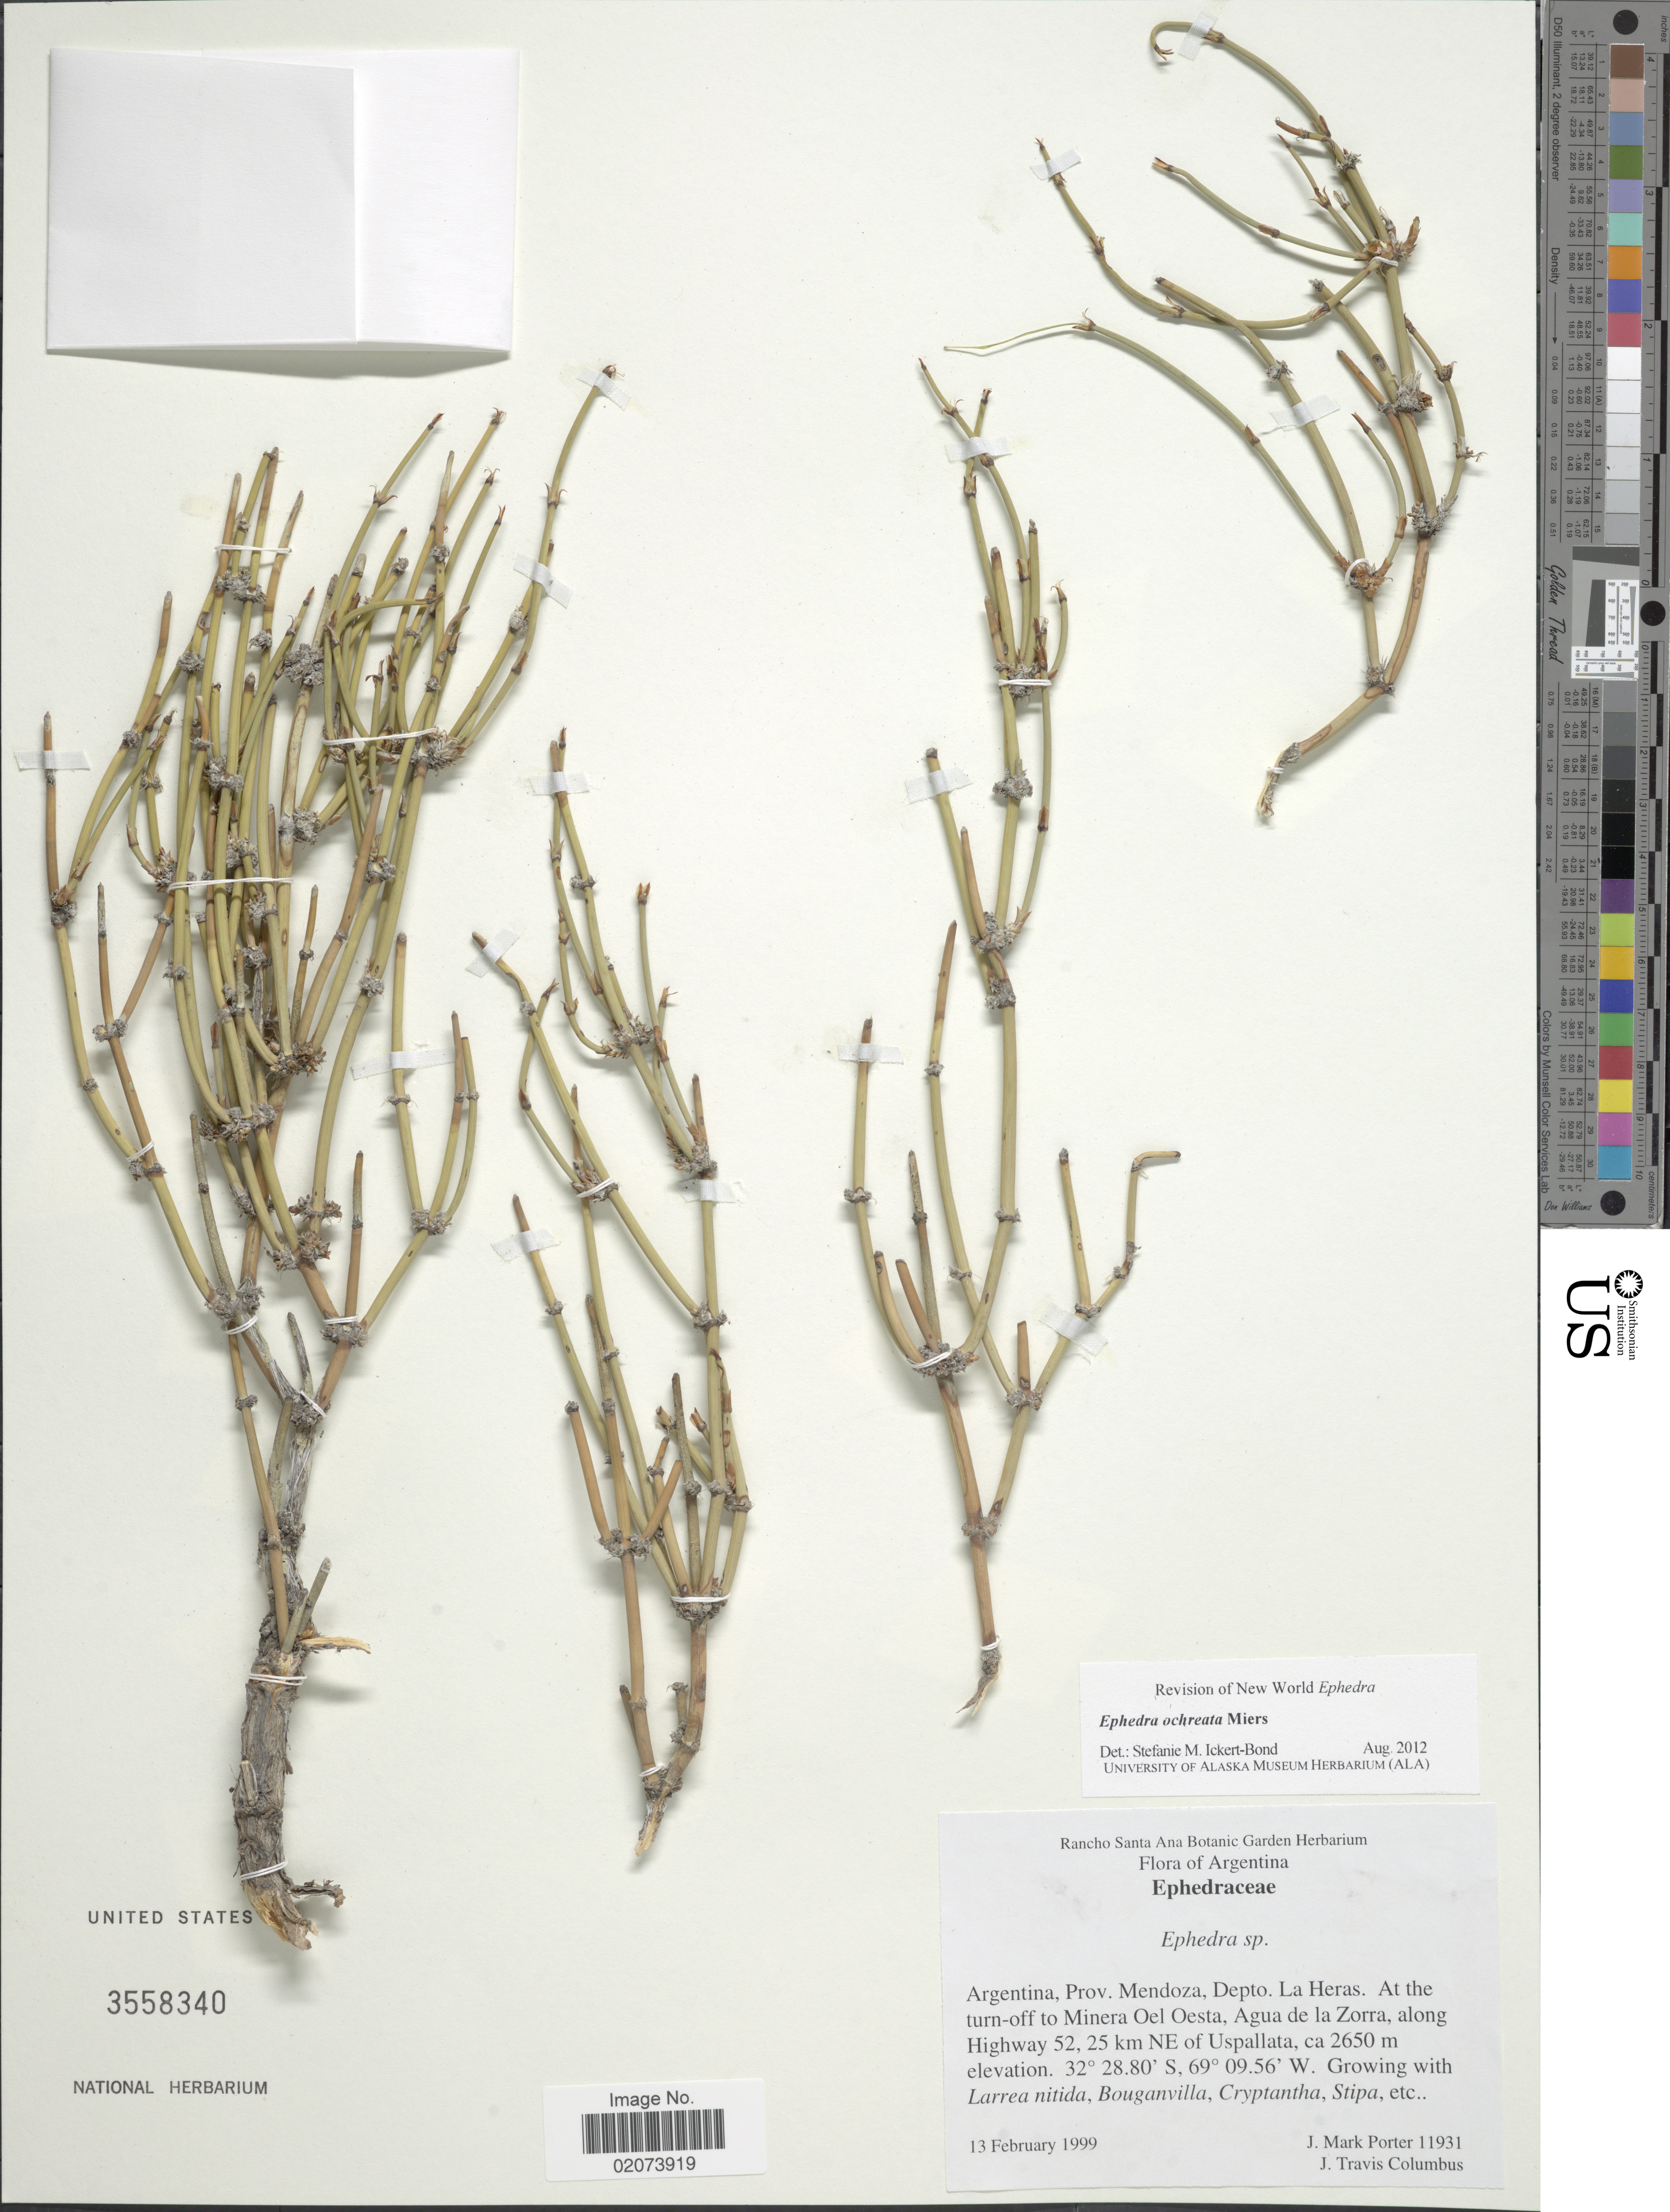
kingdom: Plantae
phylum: Tracheophyta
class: Gnetopsida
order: Ephedrales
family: Ephedraceae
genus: Ephedra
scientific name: Ephedra ochreata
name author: Miers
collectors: J. M. Porter & J. T. Columbus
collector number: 11931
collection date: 1999-02-13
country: Argentina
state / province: Mendoza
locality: Depto. La Heras, at the turn-off to Minera Oel Oesta, Agua de la Zorra, along Highway 52, 25 km NE of Uspallata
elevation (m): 2650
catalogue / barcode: US 3558340